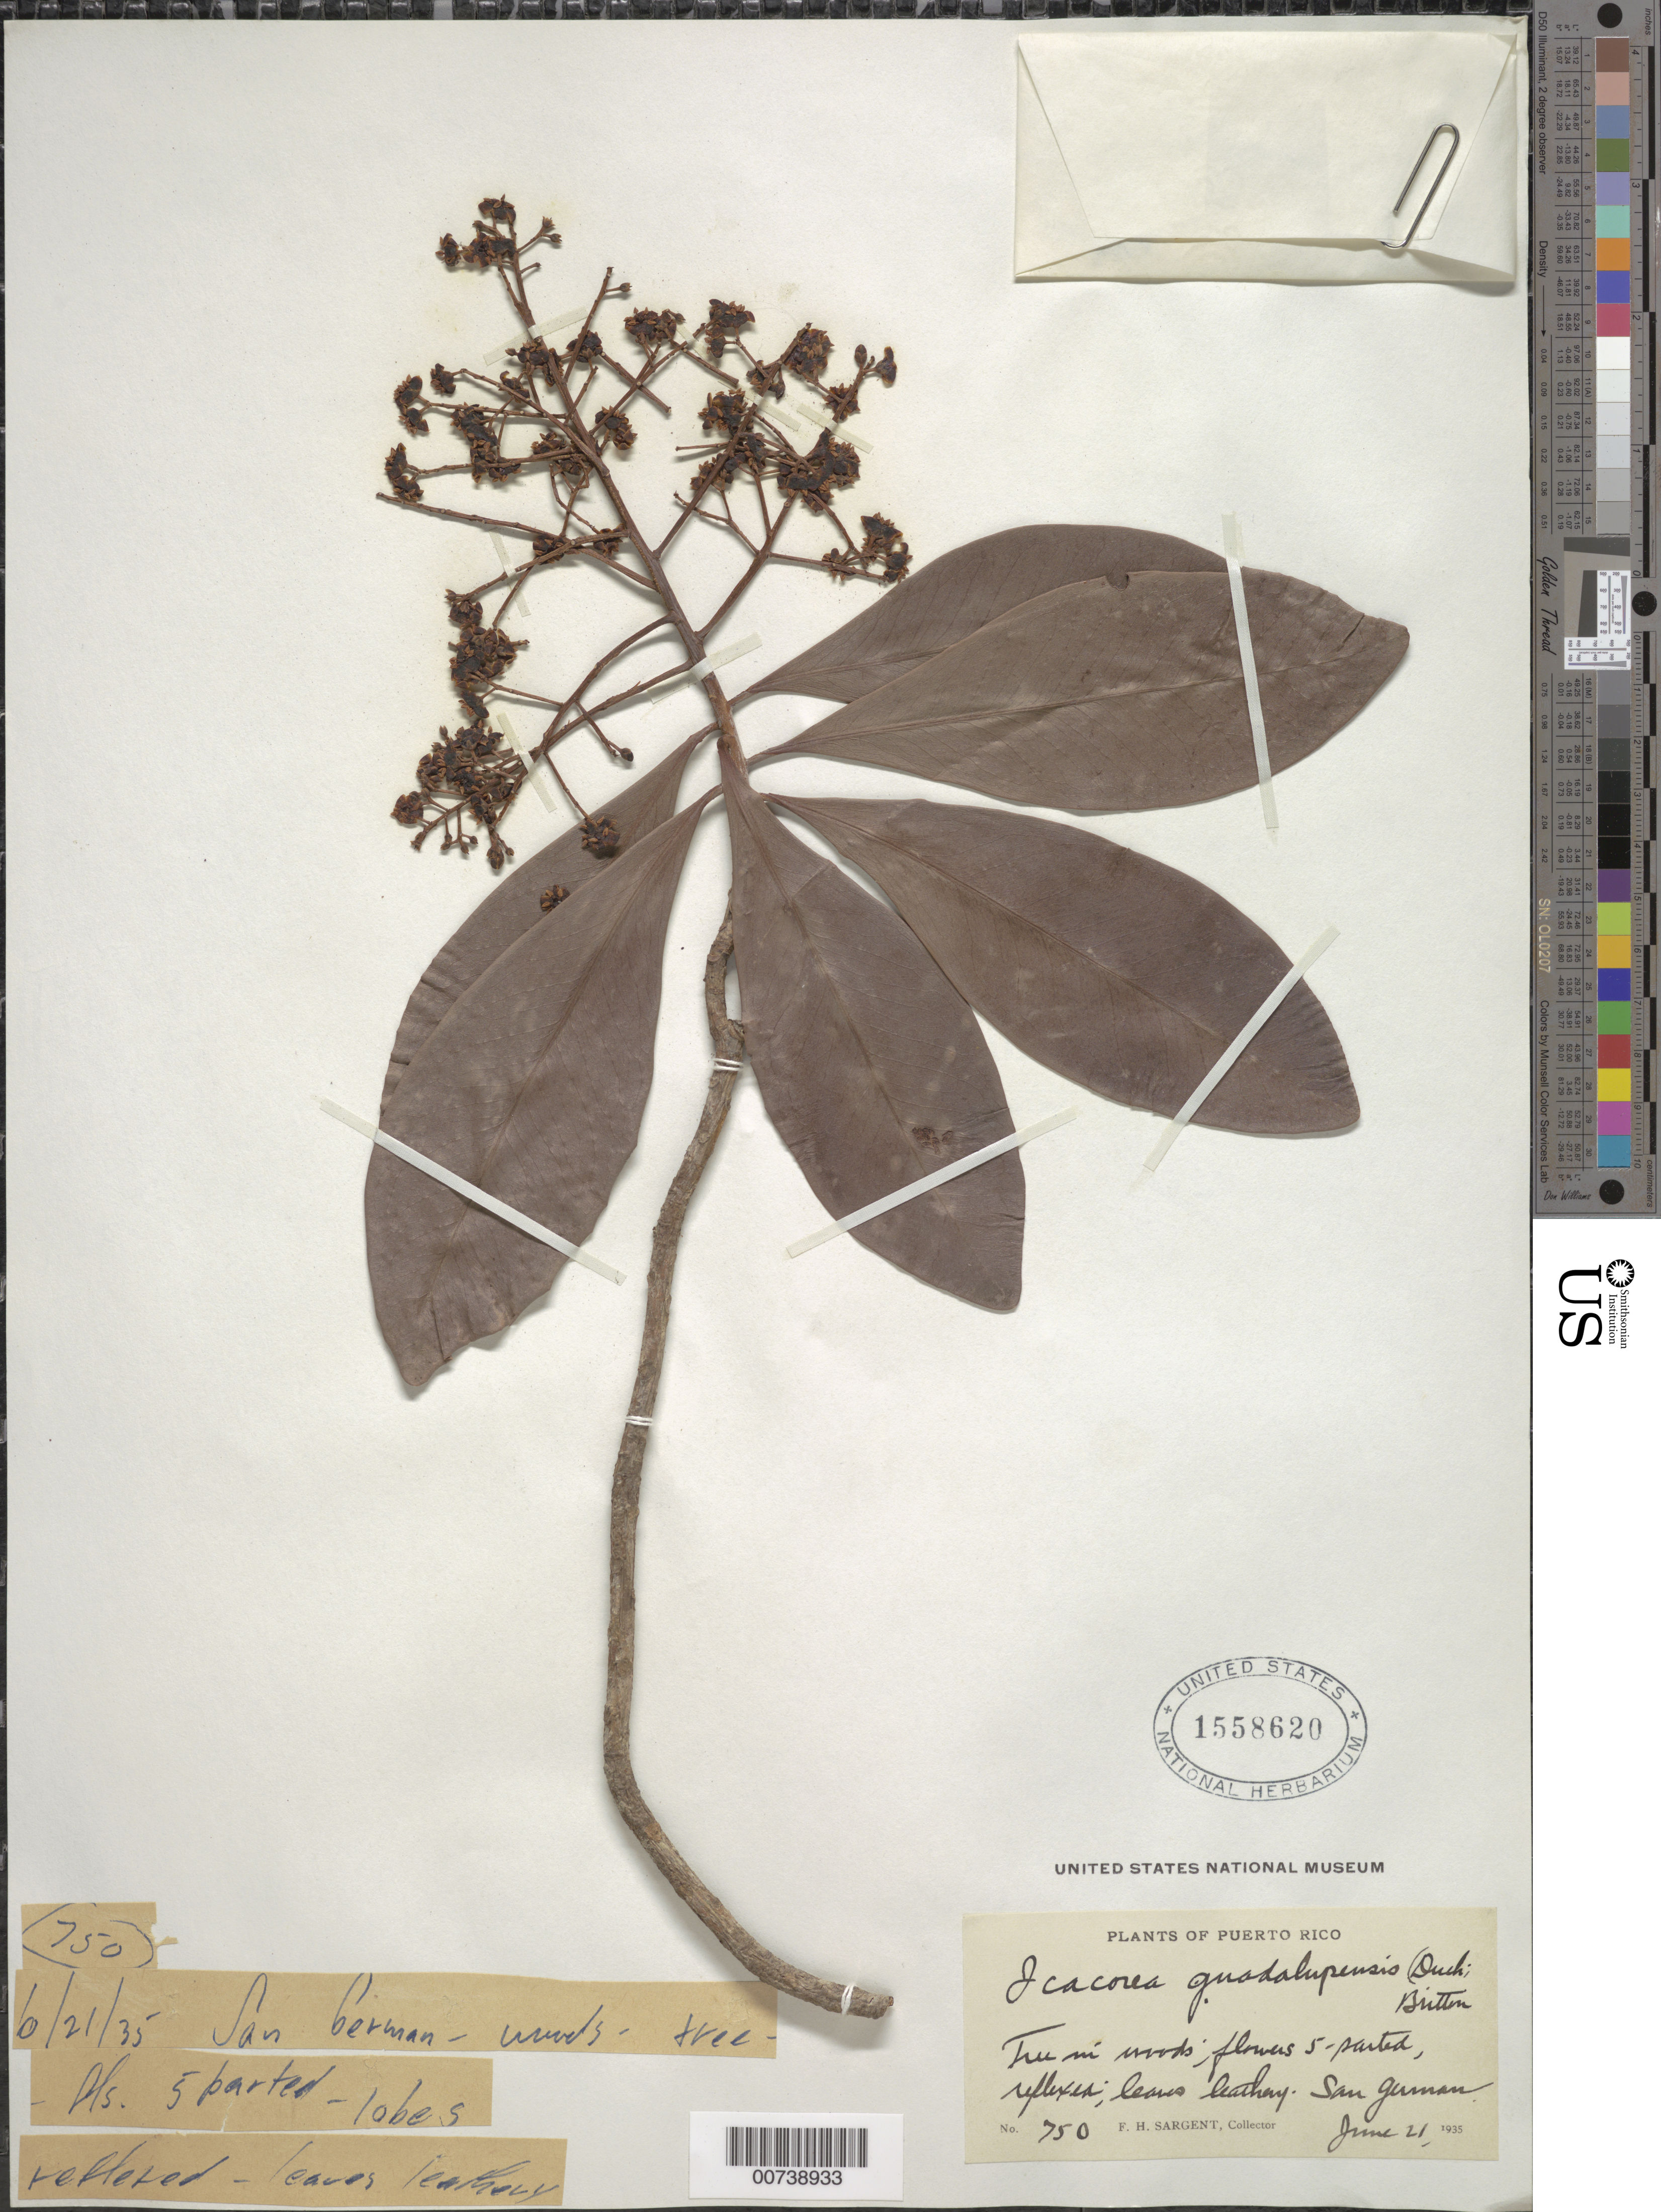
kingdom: Plantae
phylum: Tracheophyta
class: Magnoliopsida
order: Ericales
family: Primulaceae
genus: Ardisia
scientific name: Ardisia obovata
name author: Desv. ex Ham.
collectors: F. H. Sargent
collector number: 750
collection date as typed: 21 Jun 1935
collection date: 1935-06-21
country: Puerto Rico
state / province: San Germán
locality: San Germán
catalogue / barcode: US 1558620